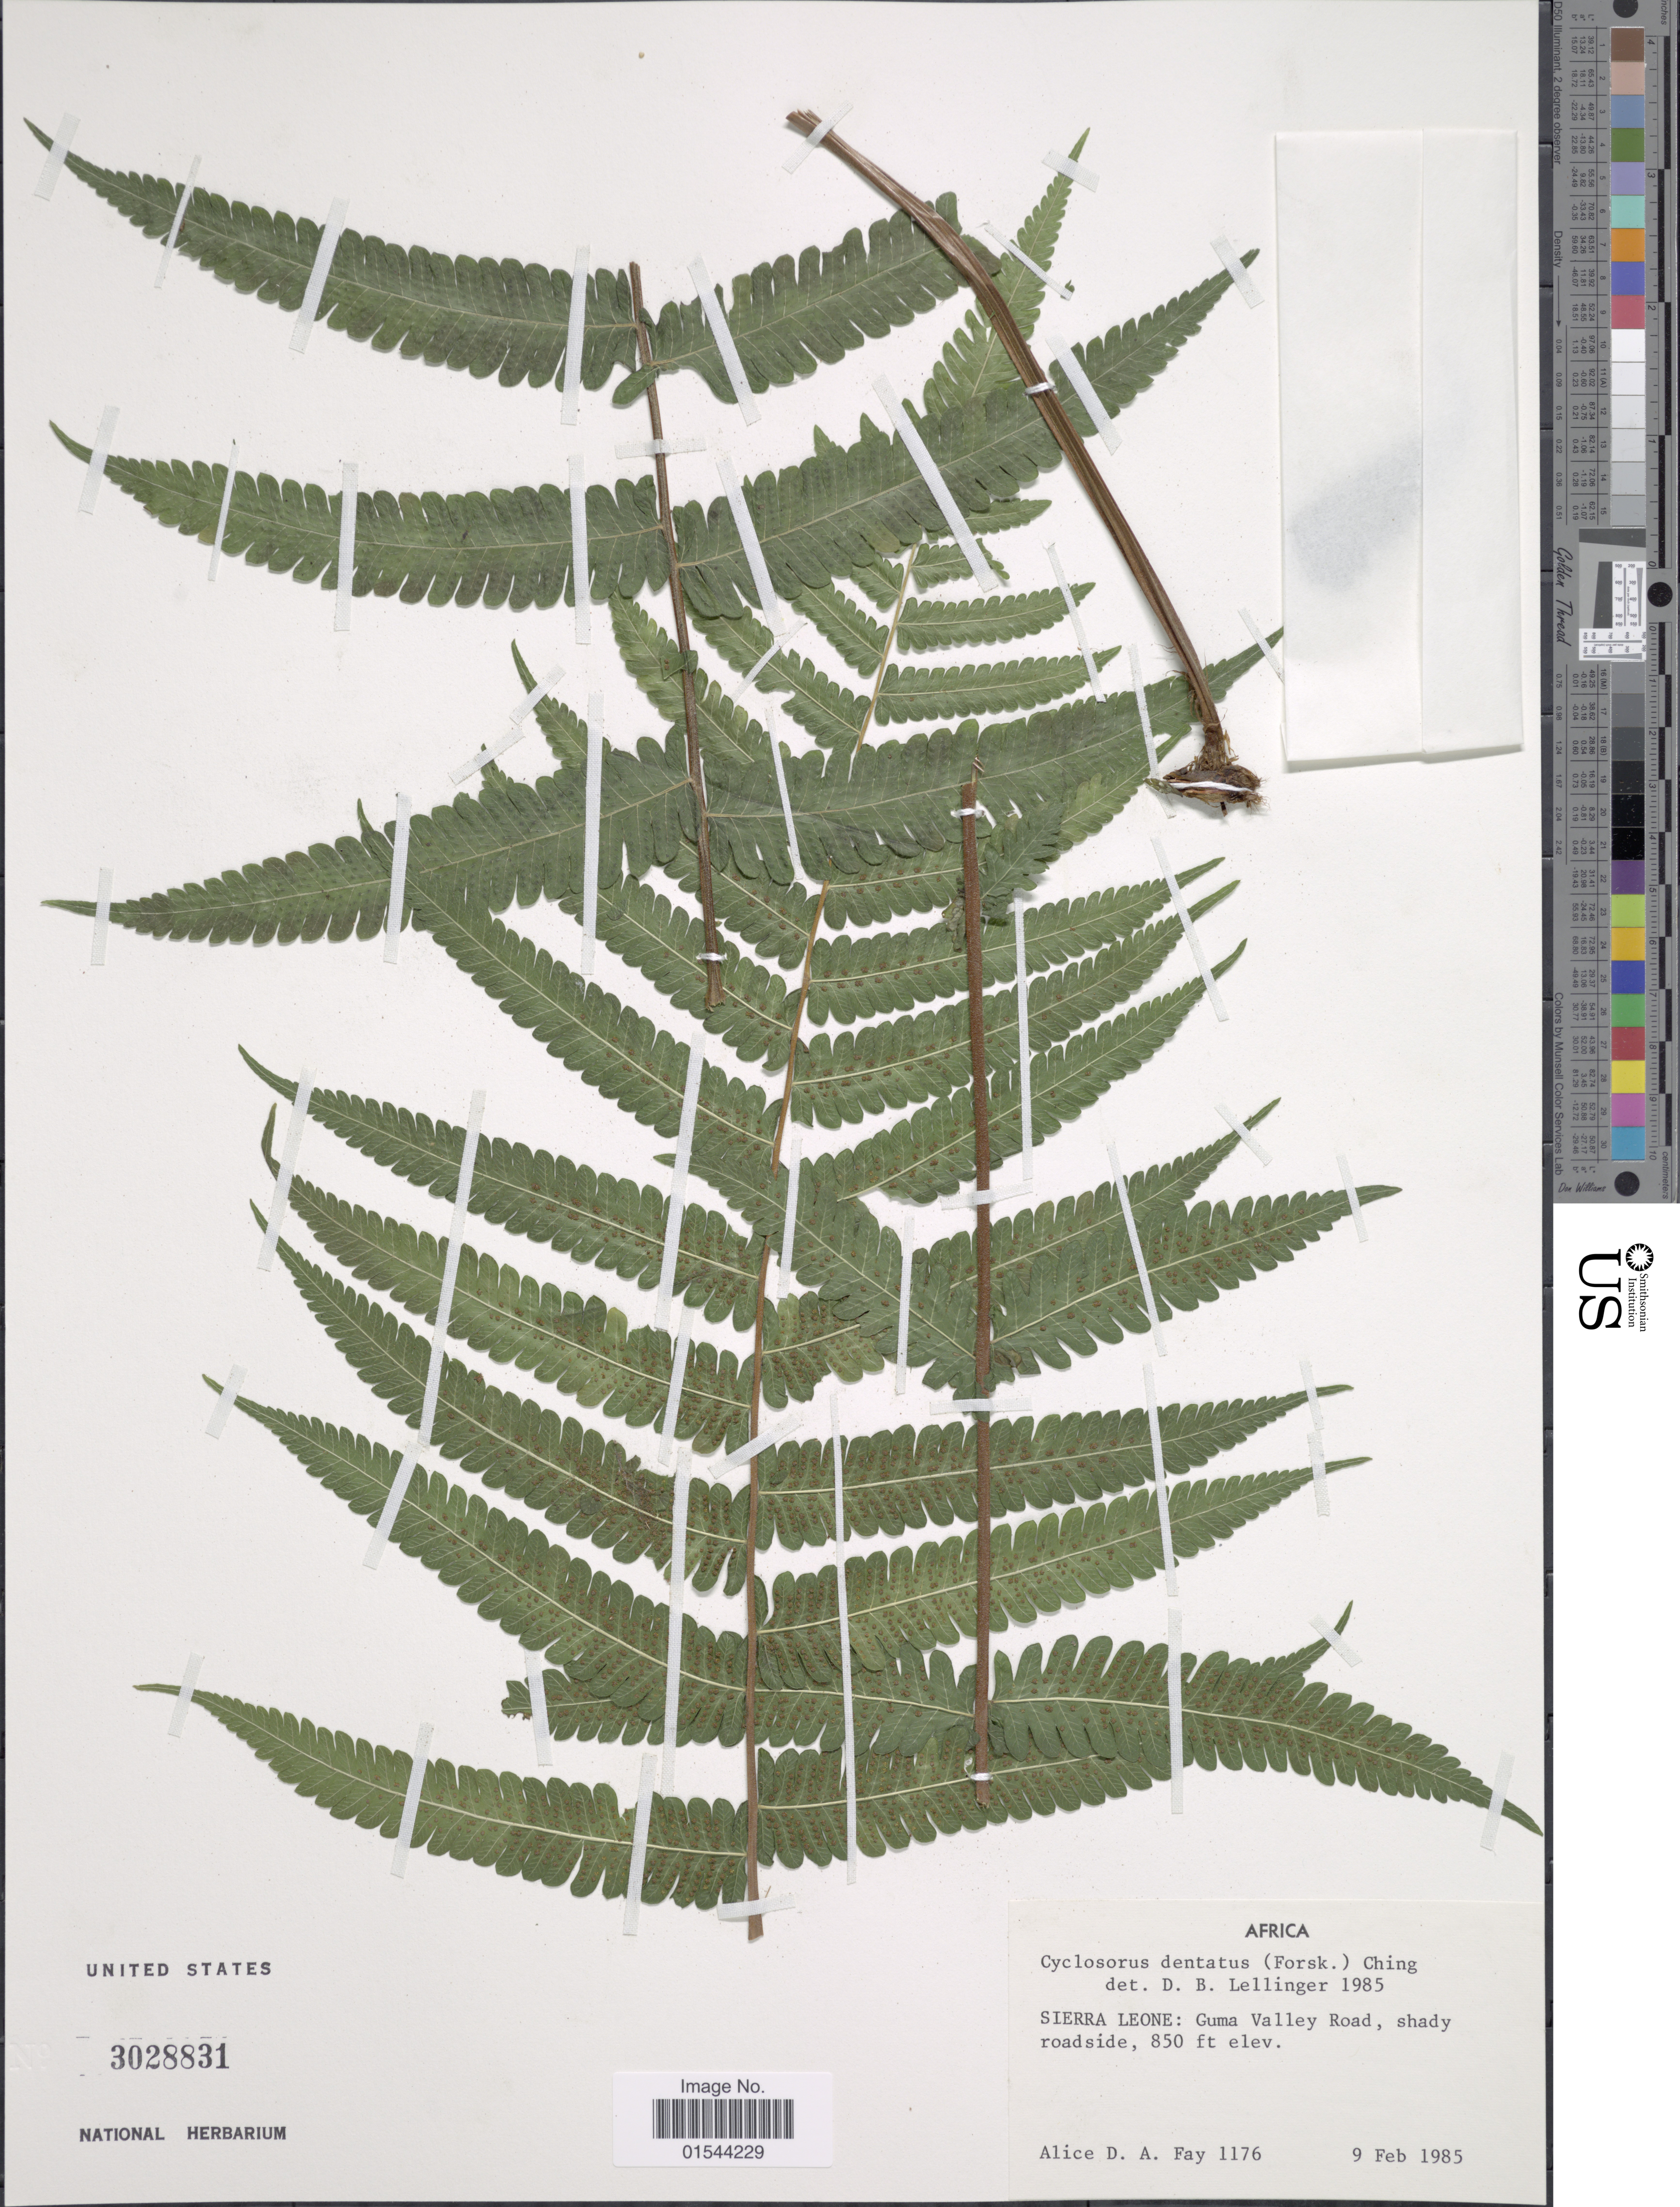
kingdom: Plantae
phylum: Tracheophyta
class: Polypodiopsida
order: Polypodiales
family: Thelypteridaceae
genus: Christella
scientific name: Christella dentata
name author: (Forssk.) Brownsey & Jermy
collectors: A. Fay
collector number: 1176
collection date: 1985-02-09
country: Sierra Leone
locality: Guma Valley Road, shady roadside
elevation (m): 259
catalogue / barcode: US 3028831